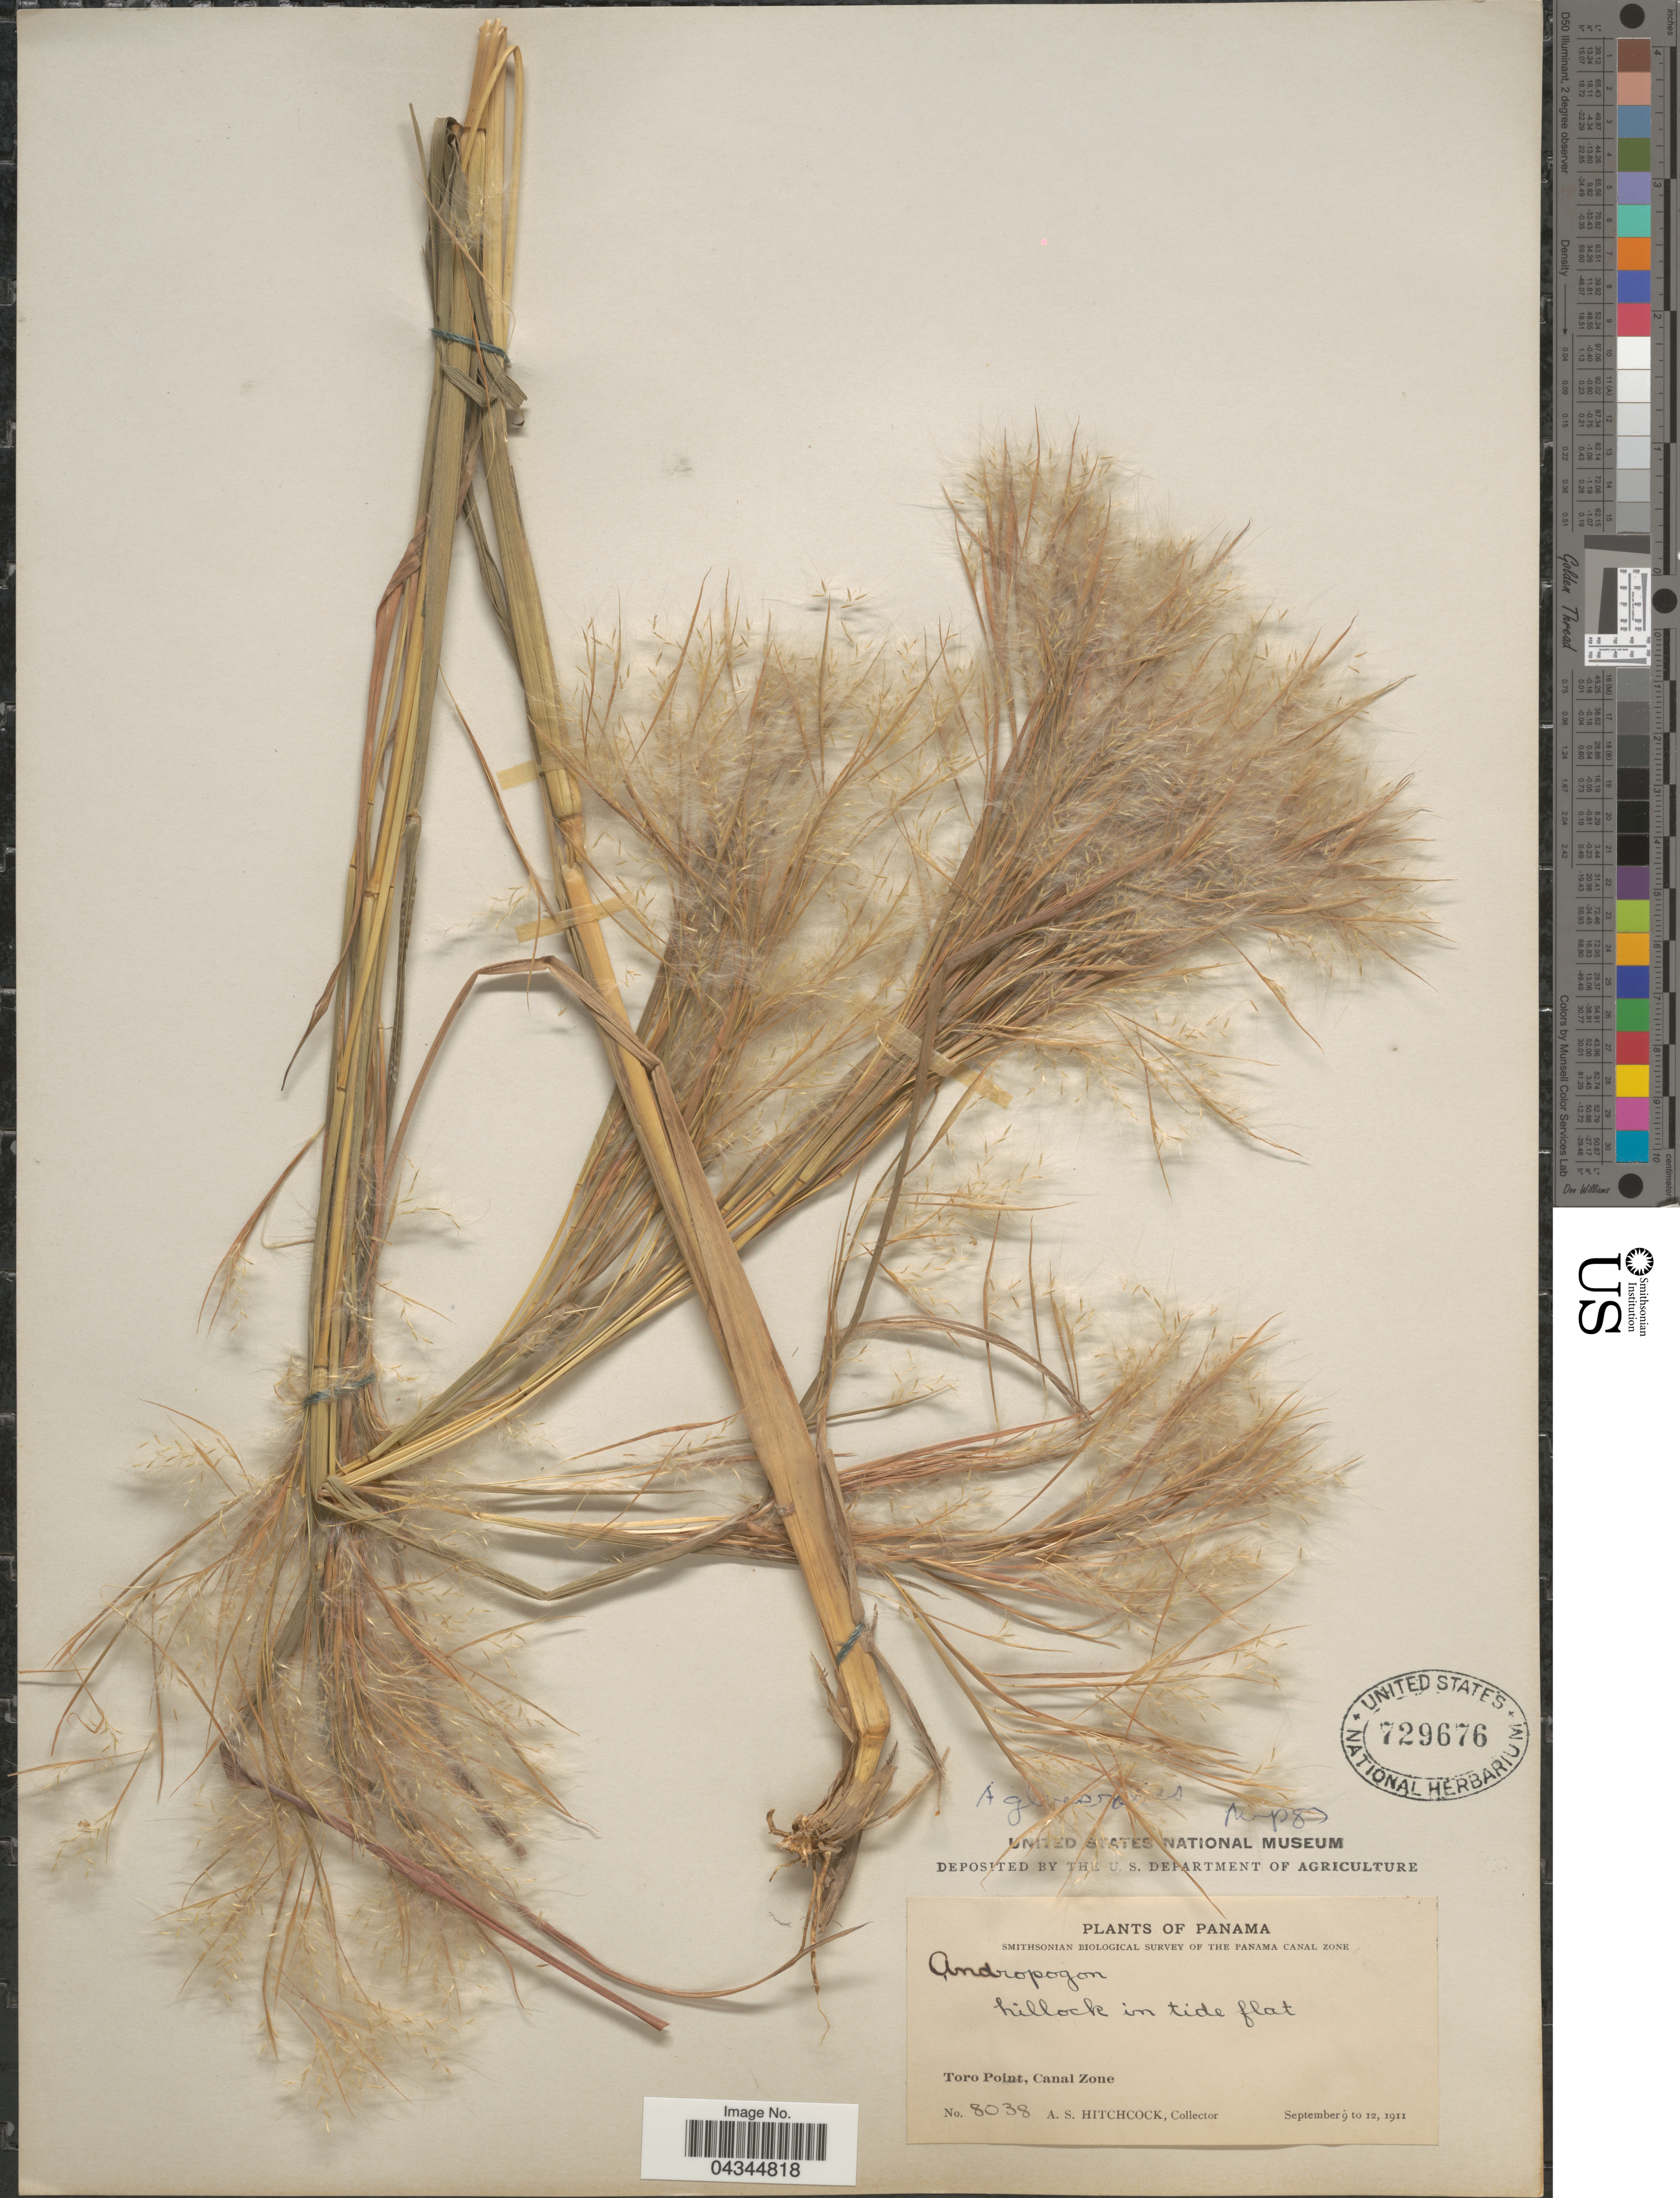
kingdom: Plantae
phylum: Tracheophyta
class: Liliopsida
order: Poales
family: Poaceae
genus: Andropogon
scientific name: Andropogon glomeratus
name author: (Walter) Britton et al.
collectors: A. S. Hitchcock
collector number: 8038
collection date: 1911-09-09/1911-09-12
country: Panama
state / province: Colón / Panamá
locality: Smithsonian Biological Survey of the Panama Canal Zone. Toro Point, Canal Zone.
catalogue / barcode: US 729676